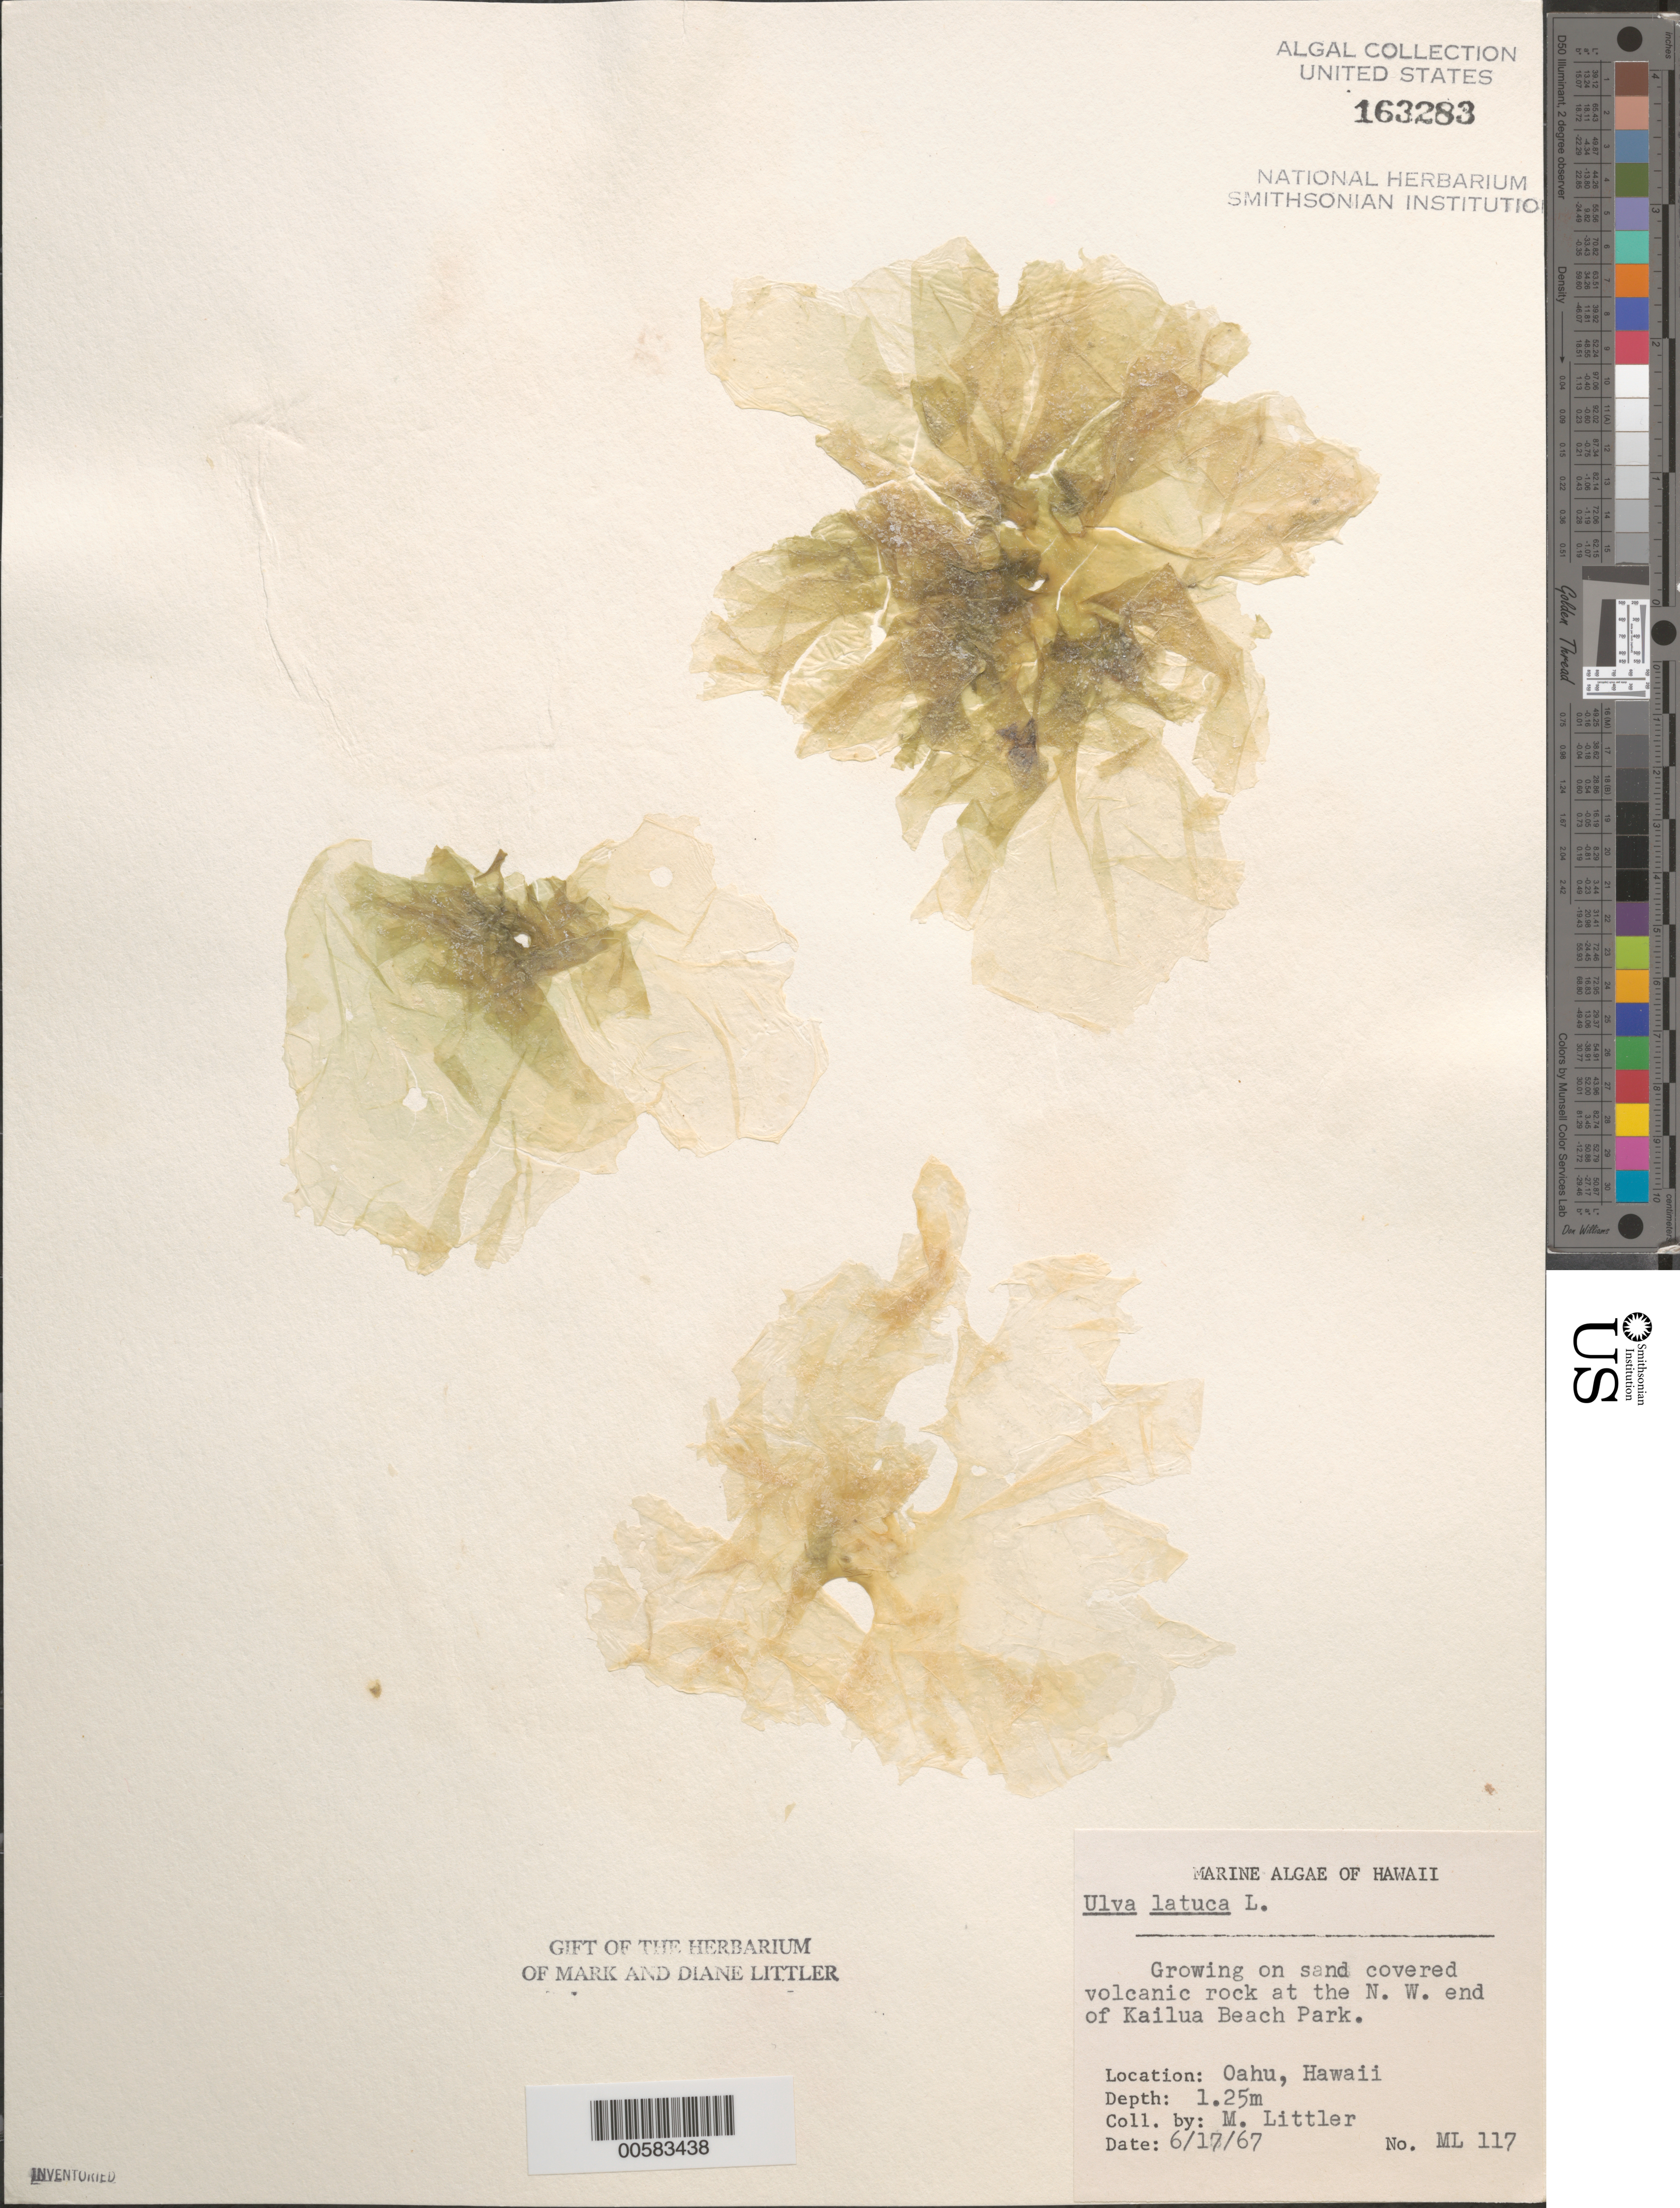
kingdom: Plantae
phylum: Chlorophyta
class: Ulvophyceae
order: Ulvales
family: Ulvaceae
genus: Ulva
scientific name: Ulva lactuca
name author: L.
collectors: M. M. Littler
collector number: ML 117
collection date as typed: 17 Jun 1967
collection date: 1967-06-17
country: United States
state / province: Hawaii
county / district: Honolulu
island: Oahu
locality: Kailua Beach Park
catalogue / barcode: US 163283